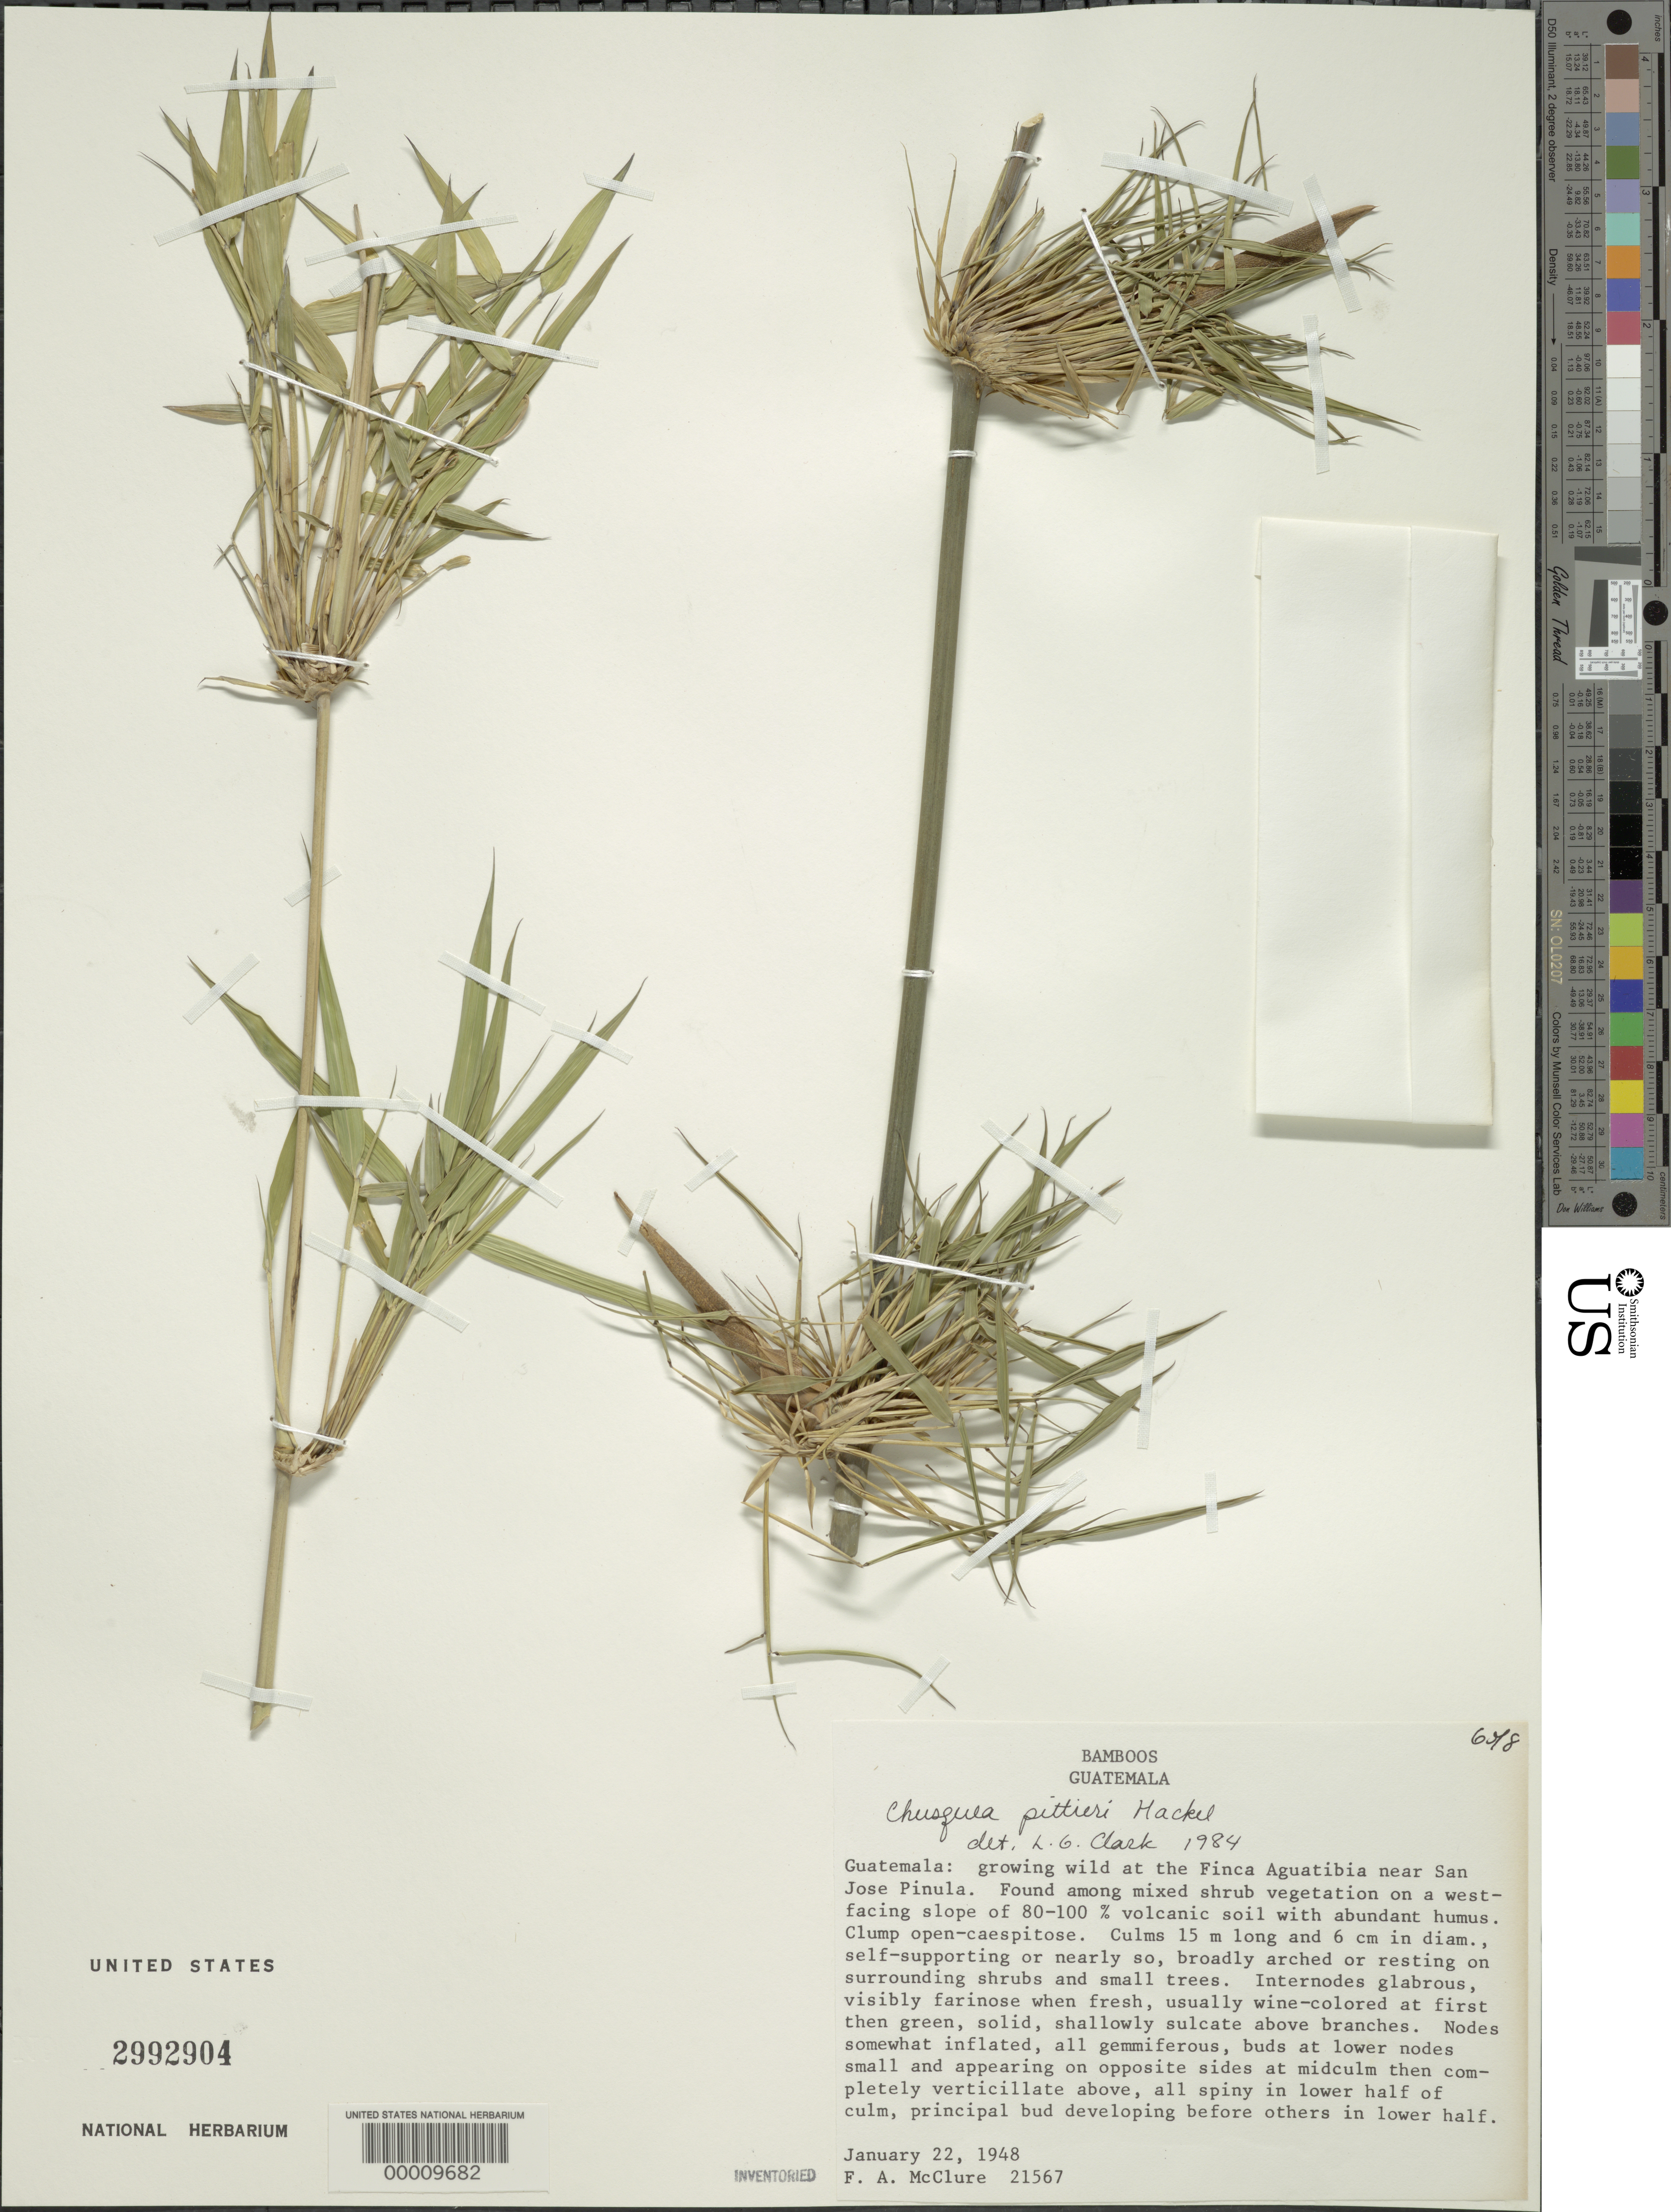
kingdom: Plantae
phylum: Tracheophyta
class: Liliopsida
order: Poales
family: Poaceae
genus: Chusquea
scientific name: Chusquea pittieri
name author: Hack.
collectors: F. A. McClure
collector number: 21567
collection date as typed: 22 Jan 1948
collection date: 1948-01-22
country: Guatemala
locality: Finca aguatibia, San Jose pinula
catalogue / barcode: US 2992904